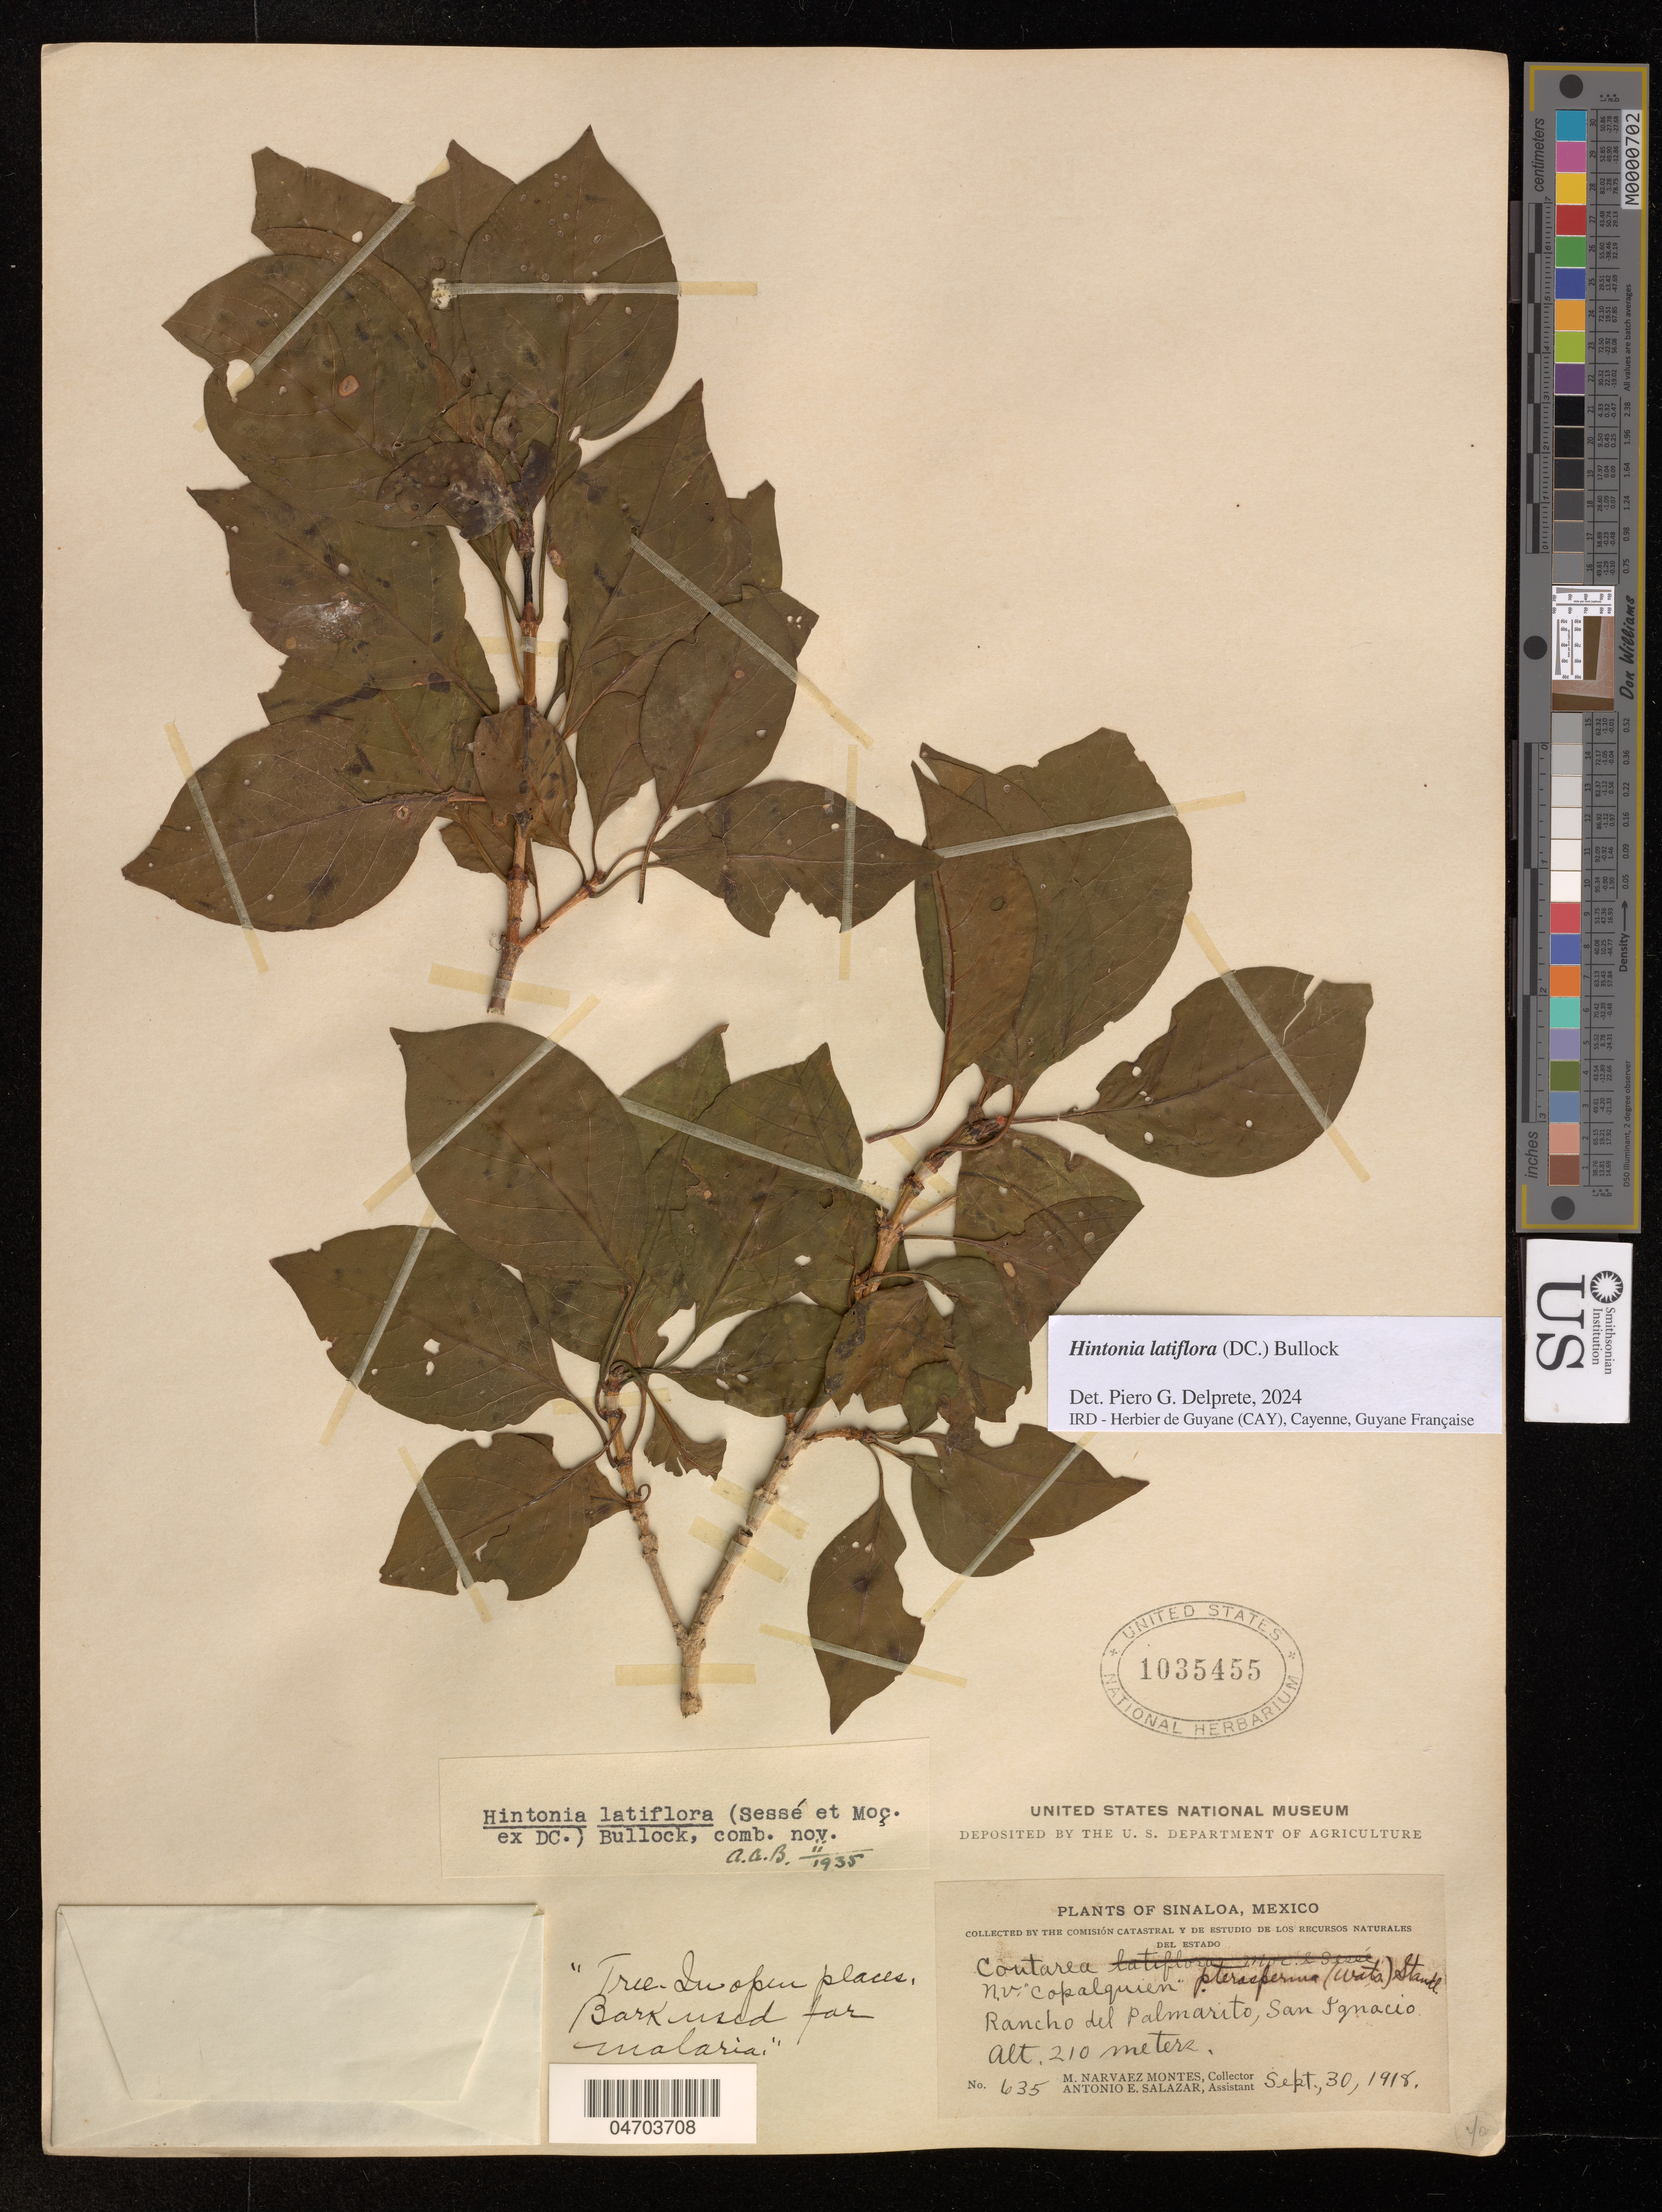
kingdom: Plantae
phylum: Tracheophyta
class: Magnoliopsida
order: Gentianales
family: Rubiaceae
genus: Hintonia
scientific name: Hintonia latiflora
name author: (Sessé & Moc. ex DC.) Bullock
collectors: M. Narvaezmontes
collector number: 635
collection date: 1918-09-30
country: Mexico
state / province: Sinaloa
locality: N.V. "Copalquien". Rancho del Palmarito, San Ignacio.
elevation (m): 210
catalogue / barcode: US 1035455